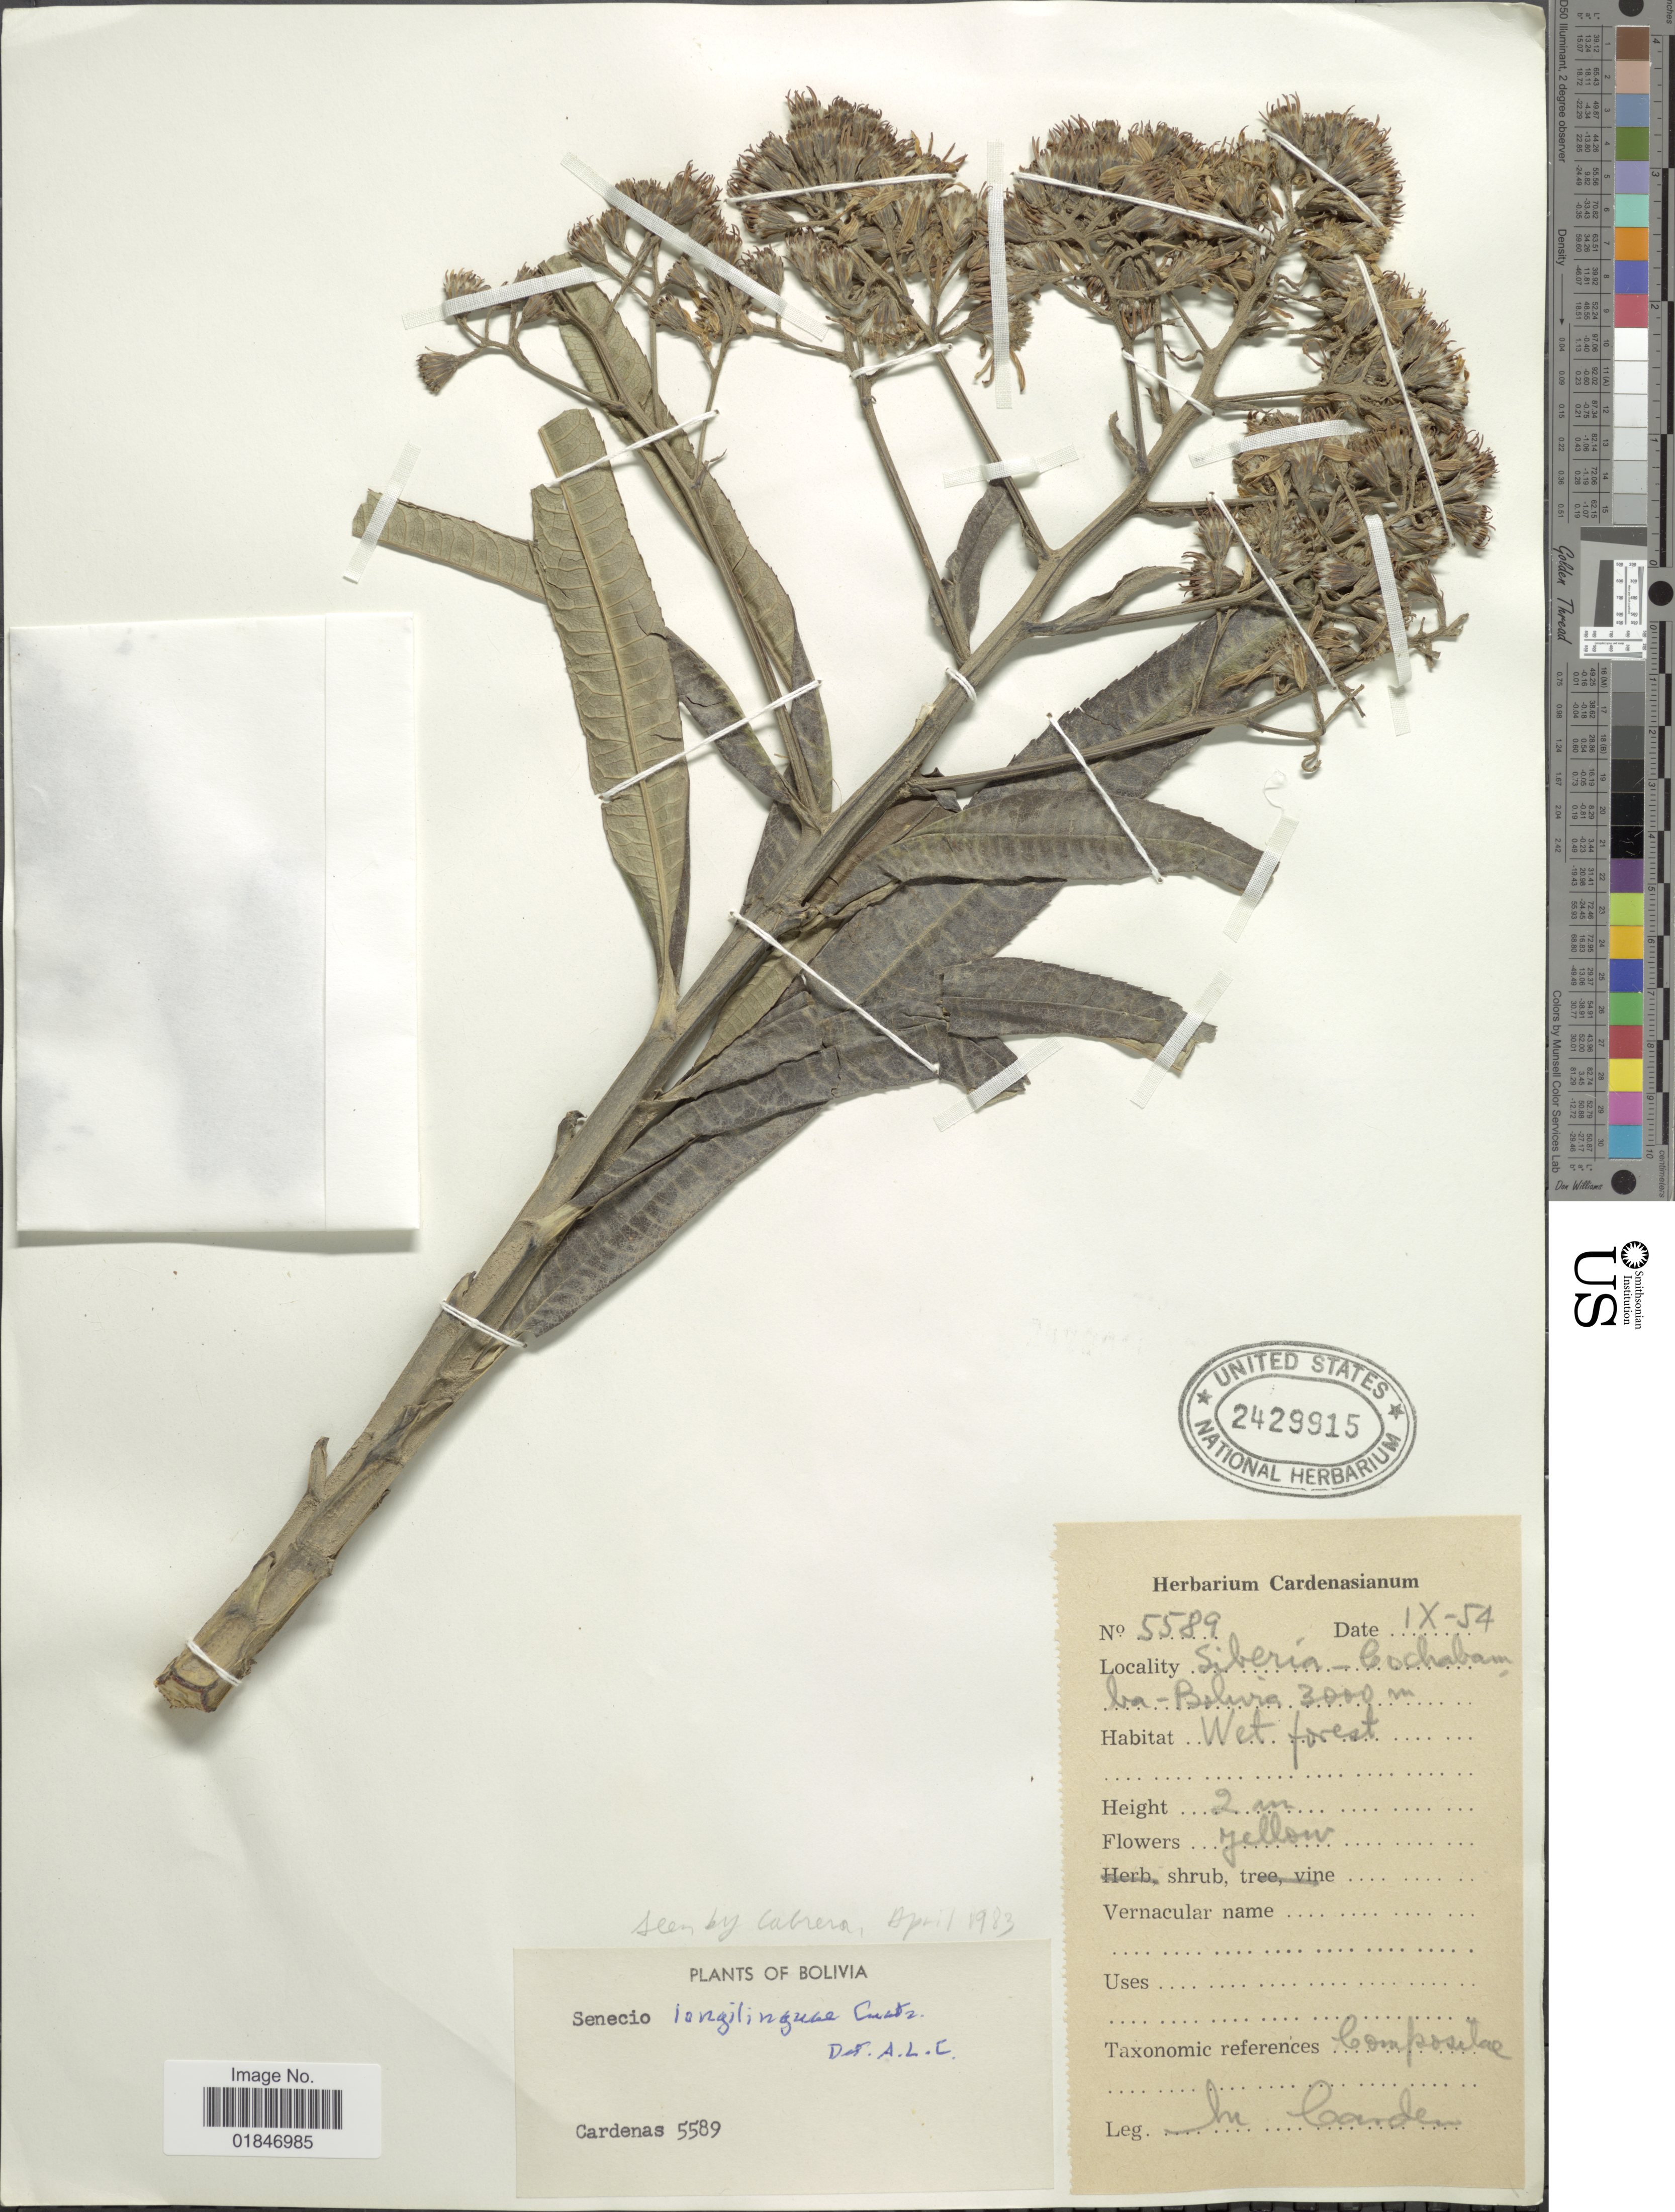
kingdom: Plantae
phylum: Tracheophyta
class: Magnoliopsida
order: Asterales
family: Asteraceae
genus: Dendrophorbium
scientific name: Dendrophorbium longilinguae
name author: (Cuatrec.) C. Jeffrey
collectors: M. Cárdenas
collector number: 5589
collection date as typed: Transcribed d/m/y: /9/54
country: Bolivia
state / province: Cochabamba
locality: Siberia-Cochabamba-Bolivia.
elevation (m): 3000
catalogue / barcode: US 2429915